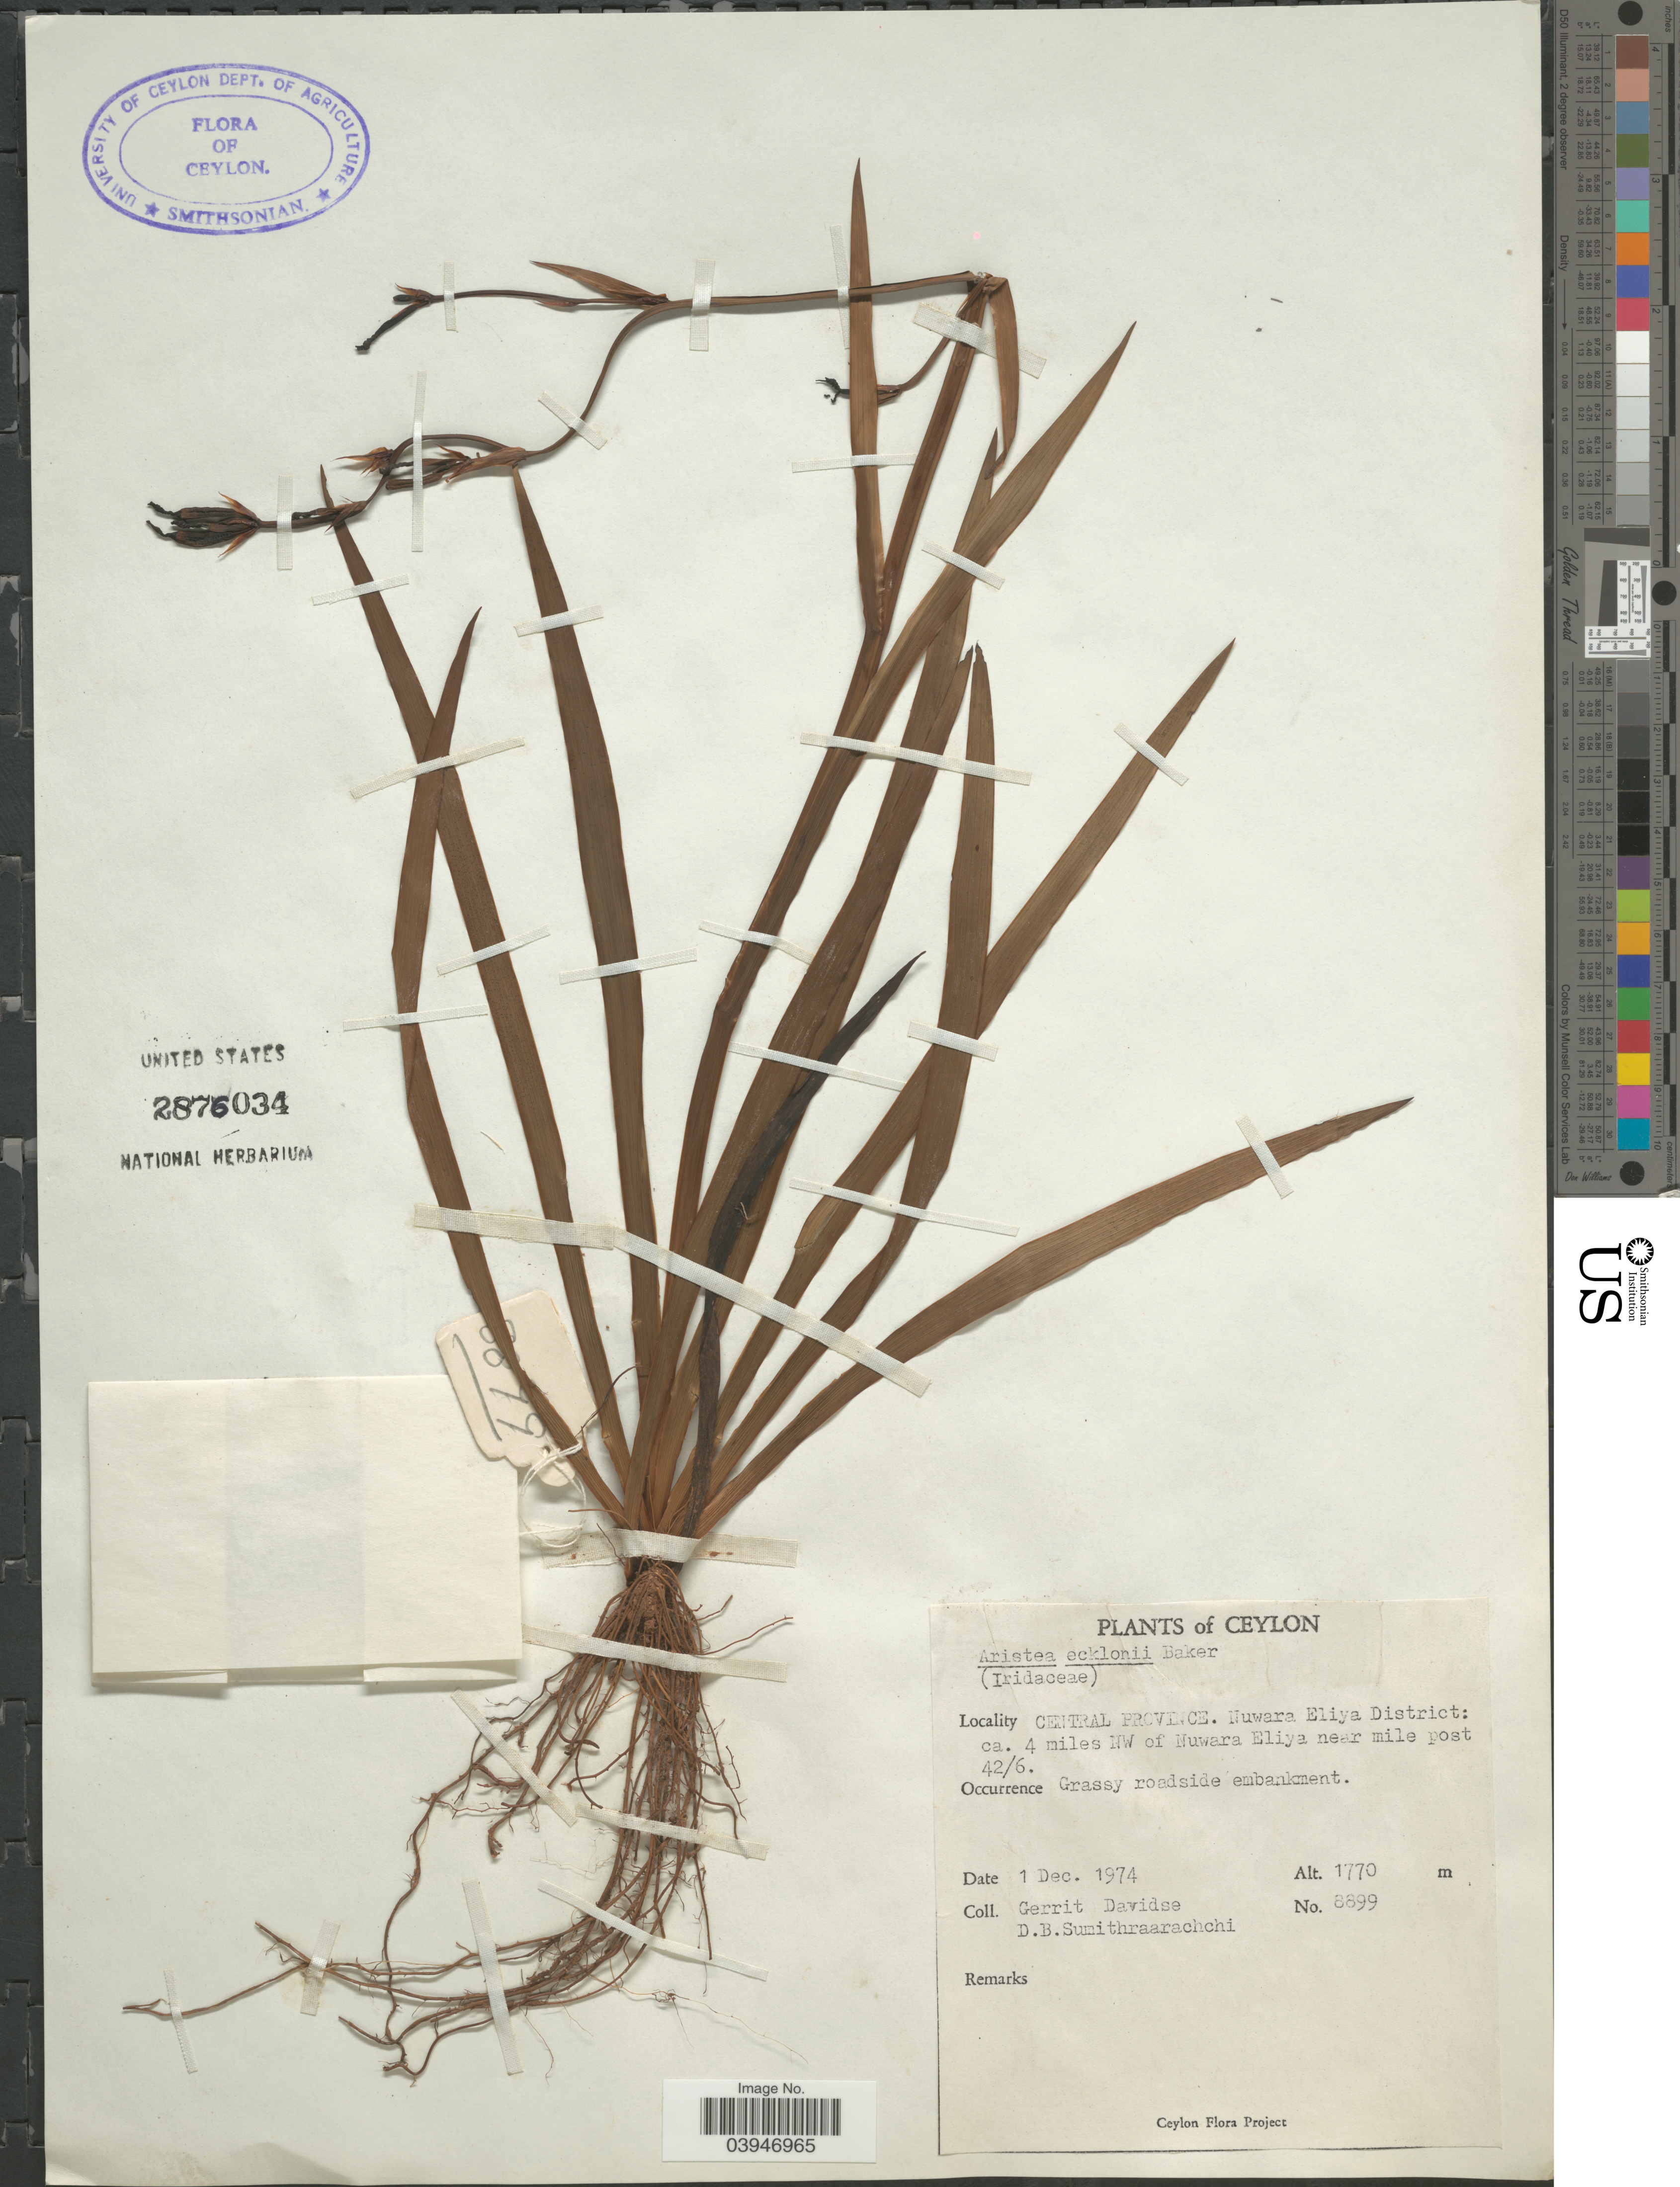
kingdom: Plantae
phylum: Tracheophyta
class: Liliopsida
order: Asparagales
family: Iridaceae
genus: Aristea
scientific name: Aristea ecklonii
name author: Baker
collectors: G. Davidse & D. B. Sumithraarachchi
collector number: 8899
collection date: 1974-12-01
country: Sri Lanka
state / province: Central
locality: Ceylon. Nuwara Eliya District: ca. 4 miles NW of Nuwara Eliya near mile post 42/6.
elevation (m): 1770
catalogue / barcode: US 2876034